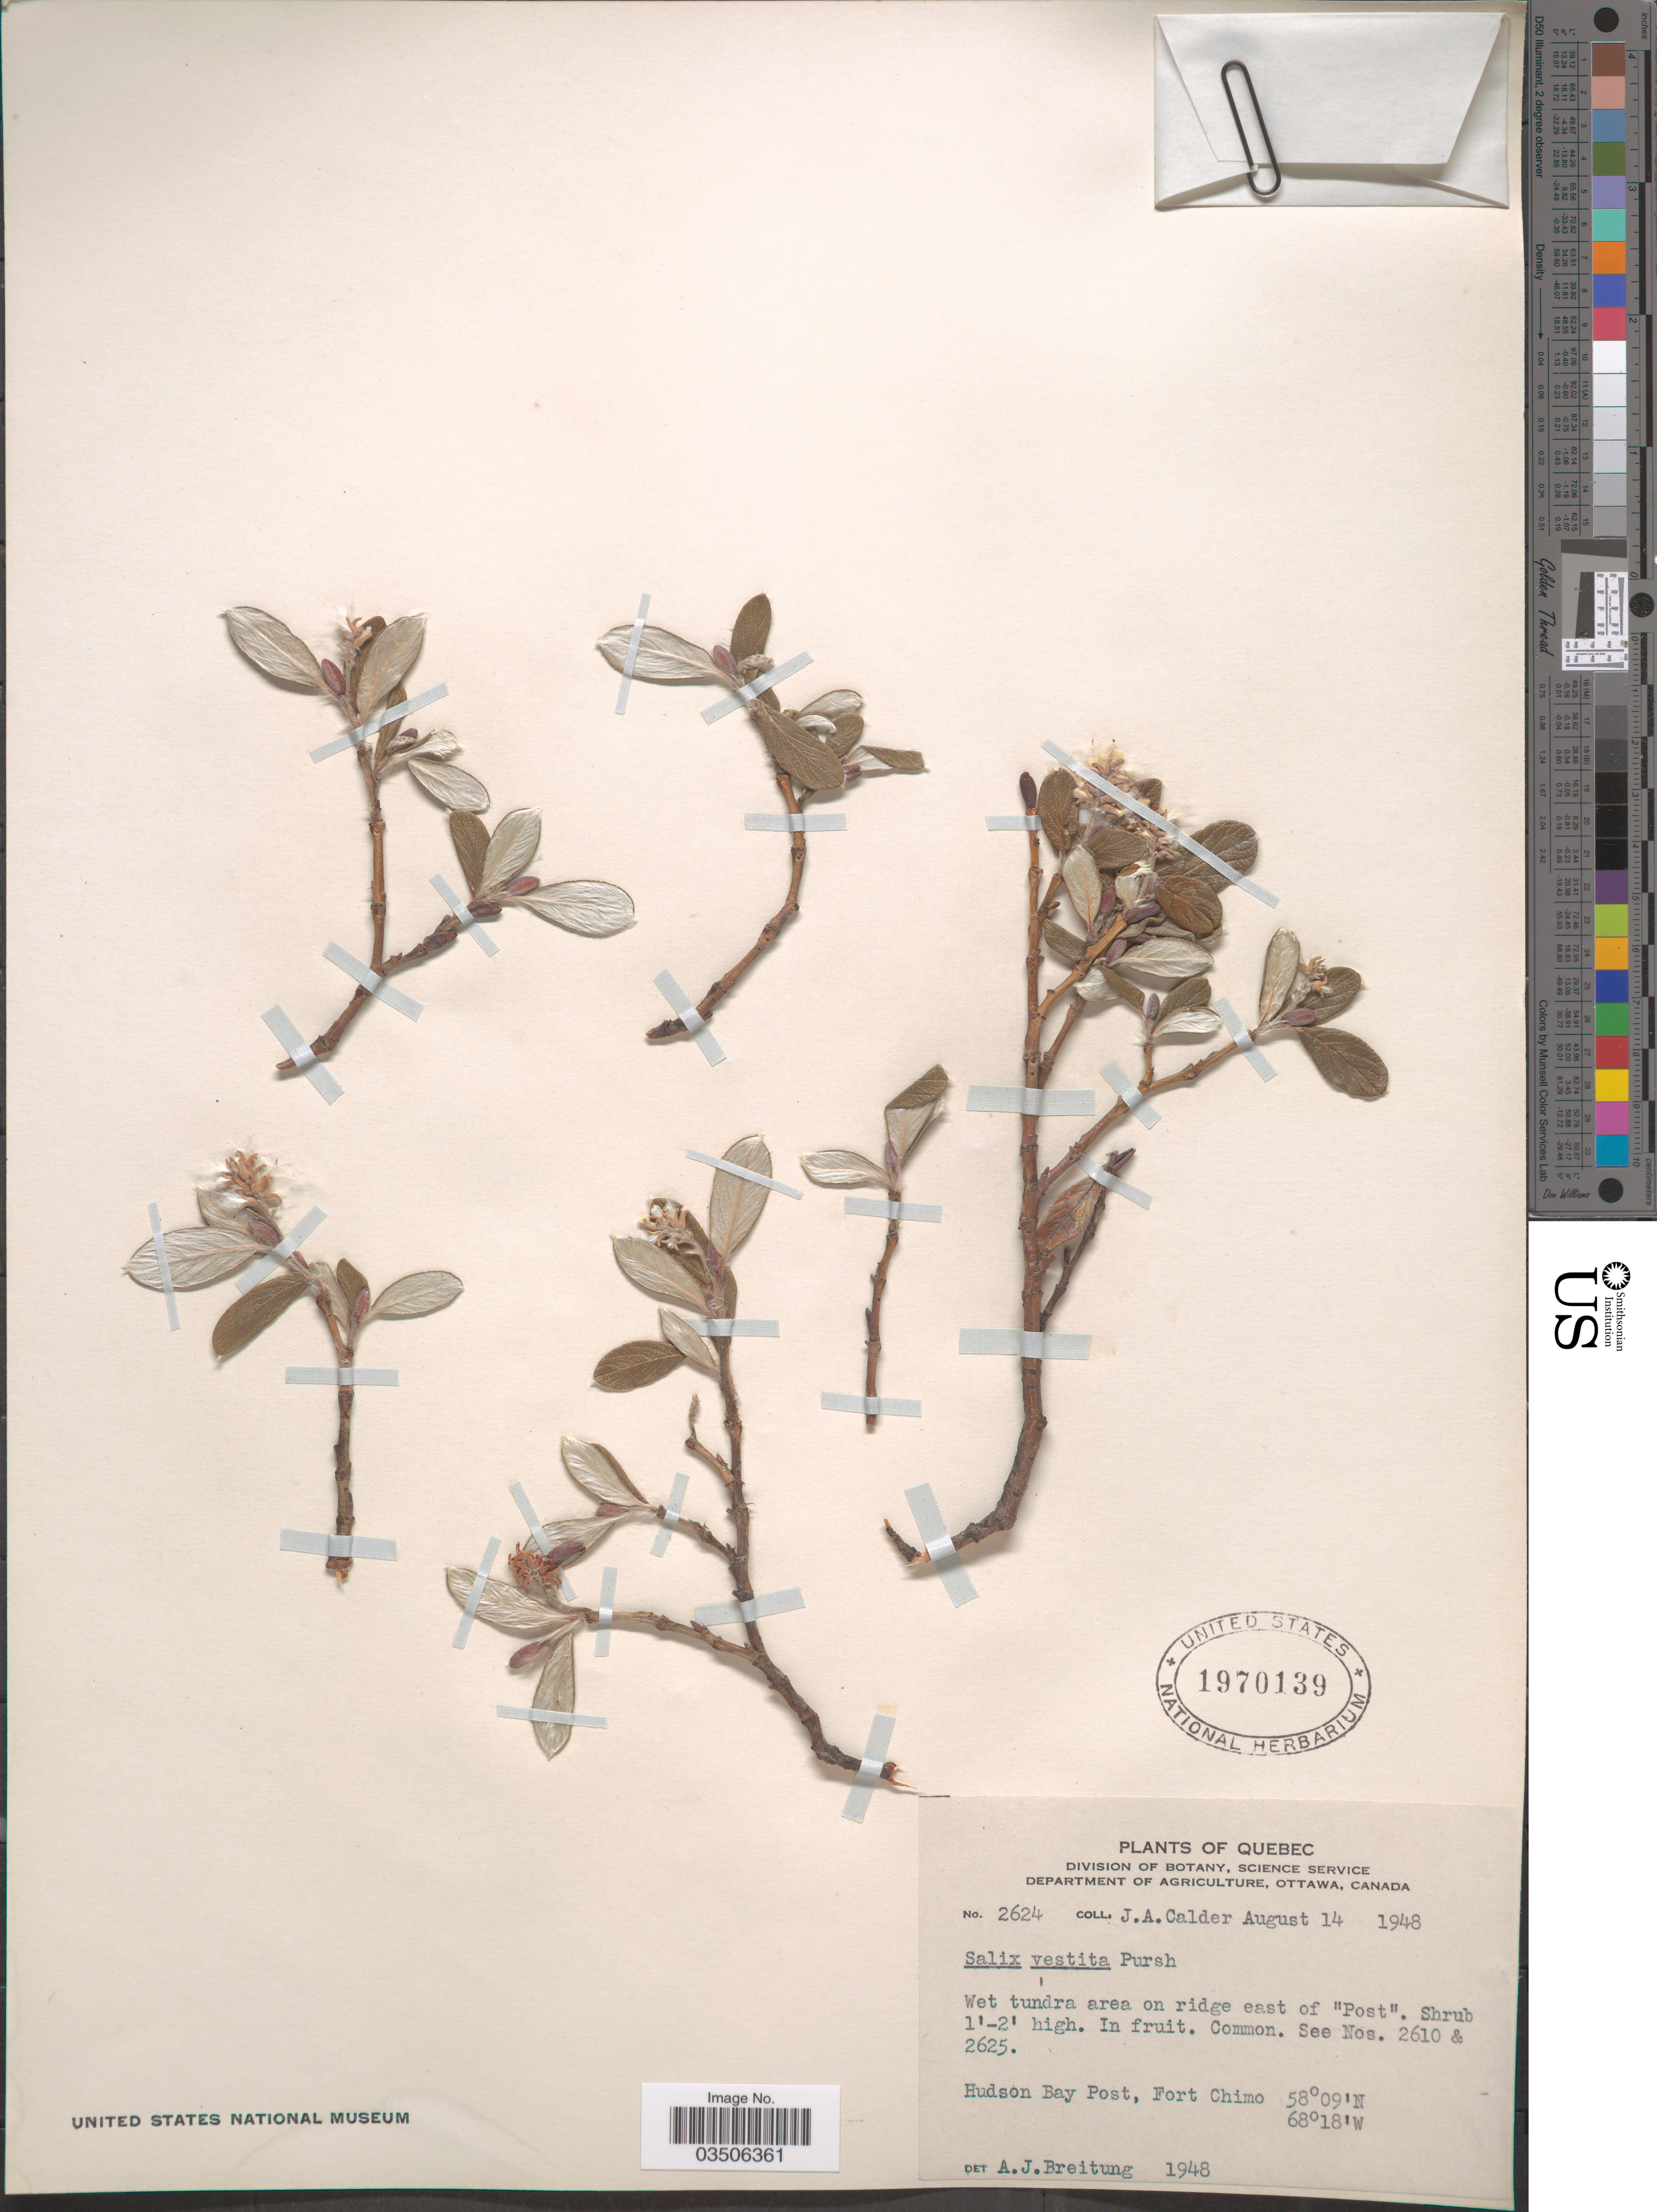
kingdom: Plantae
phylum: Tracheophyta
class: Magnoliopsida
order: Malpighiales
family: Salicaceae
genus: Salix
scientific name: Salix vestita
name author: Pursh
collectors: J. A. Calder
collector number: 2624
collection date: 1948-08-14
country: Canada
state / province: Quebec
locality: Wet tundra area on ridge east of "Post". Hudson Bay Post, Fort Chimo.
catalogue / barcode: US 1970139